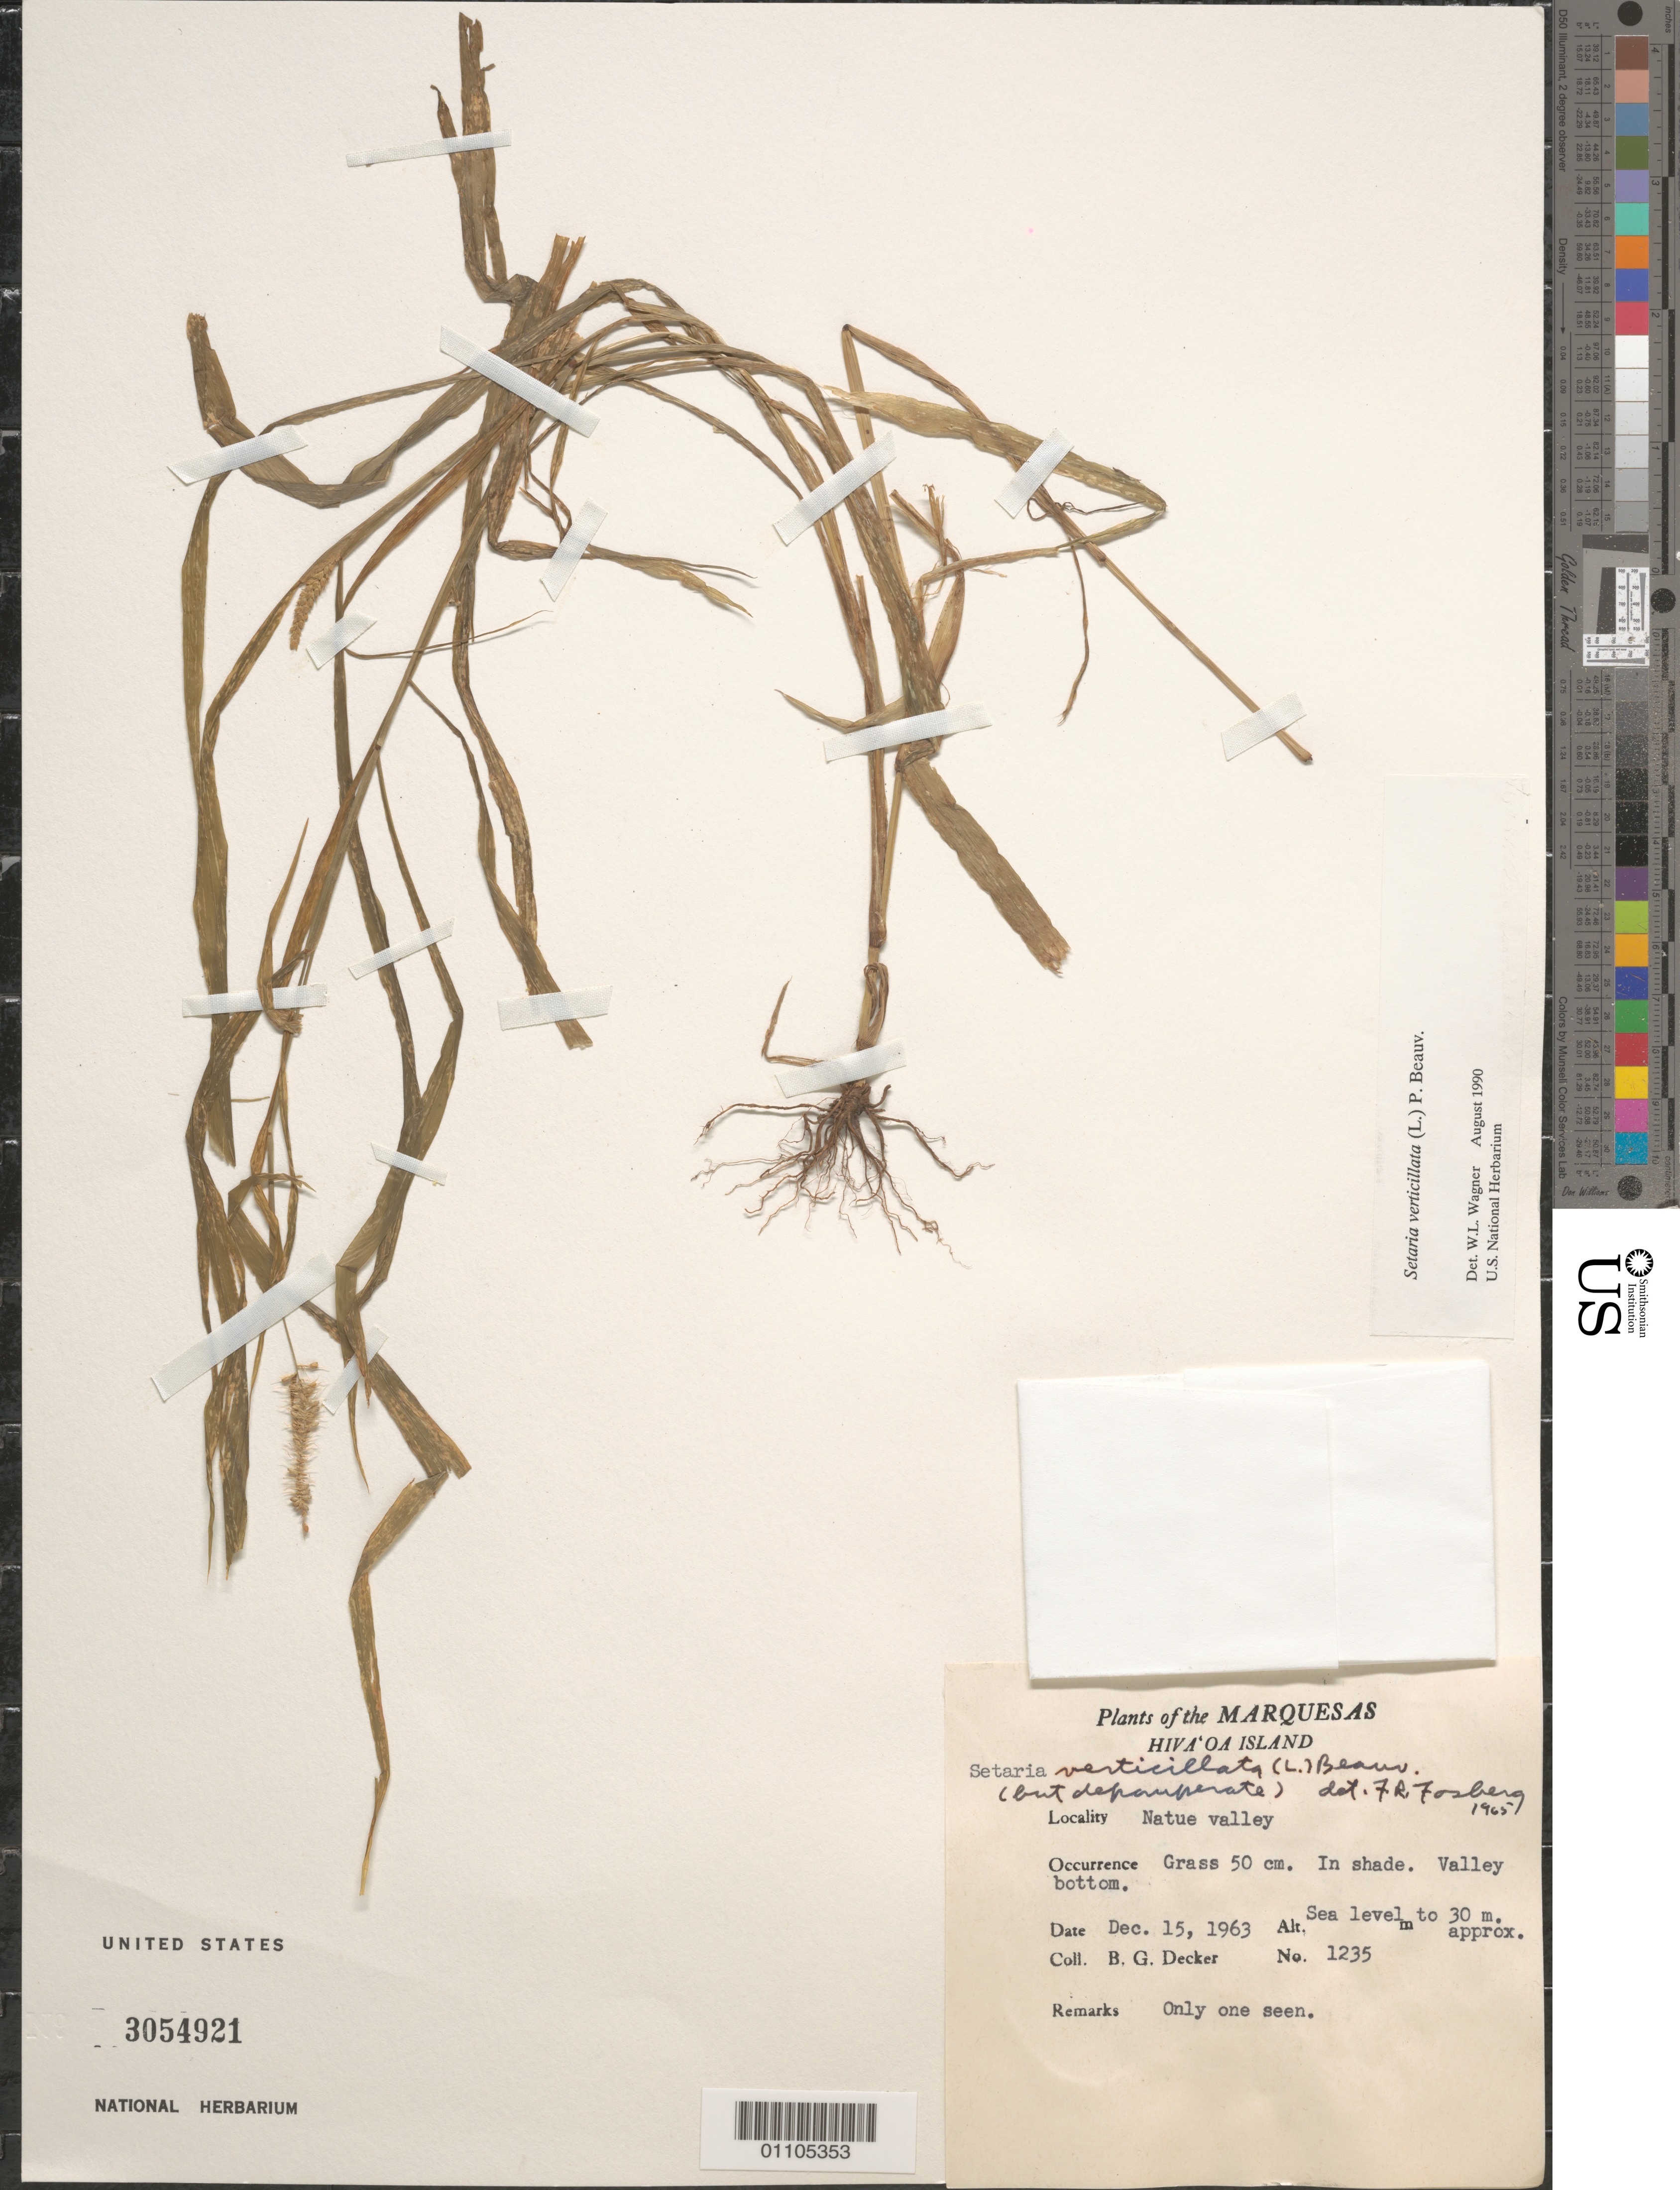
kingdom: Plantae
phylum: Tracheophyta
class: Liliopsida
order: Poales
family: Poaceae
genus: Setaria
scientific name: Setaria adhaerens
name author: (Forssk.) Chiov.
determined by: Wagner, W. L., (BOT), Smithsonian Institution - National Museum of Natural History (UNITED STATES)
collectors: B. G. Decker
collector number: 1235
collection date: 1963-12-15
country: French Polynesia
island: Hiva Oa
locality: Natue Valley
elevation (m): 0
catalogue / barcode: US 3054921